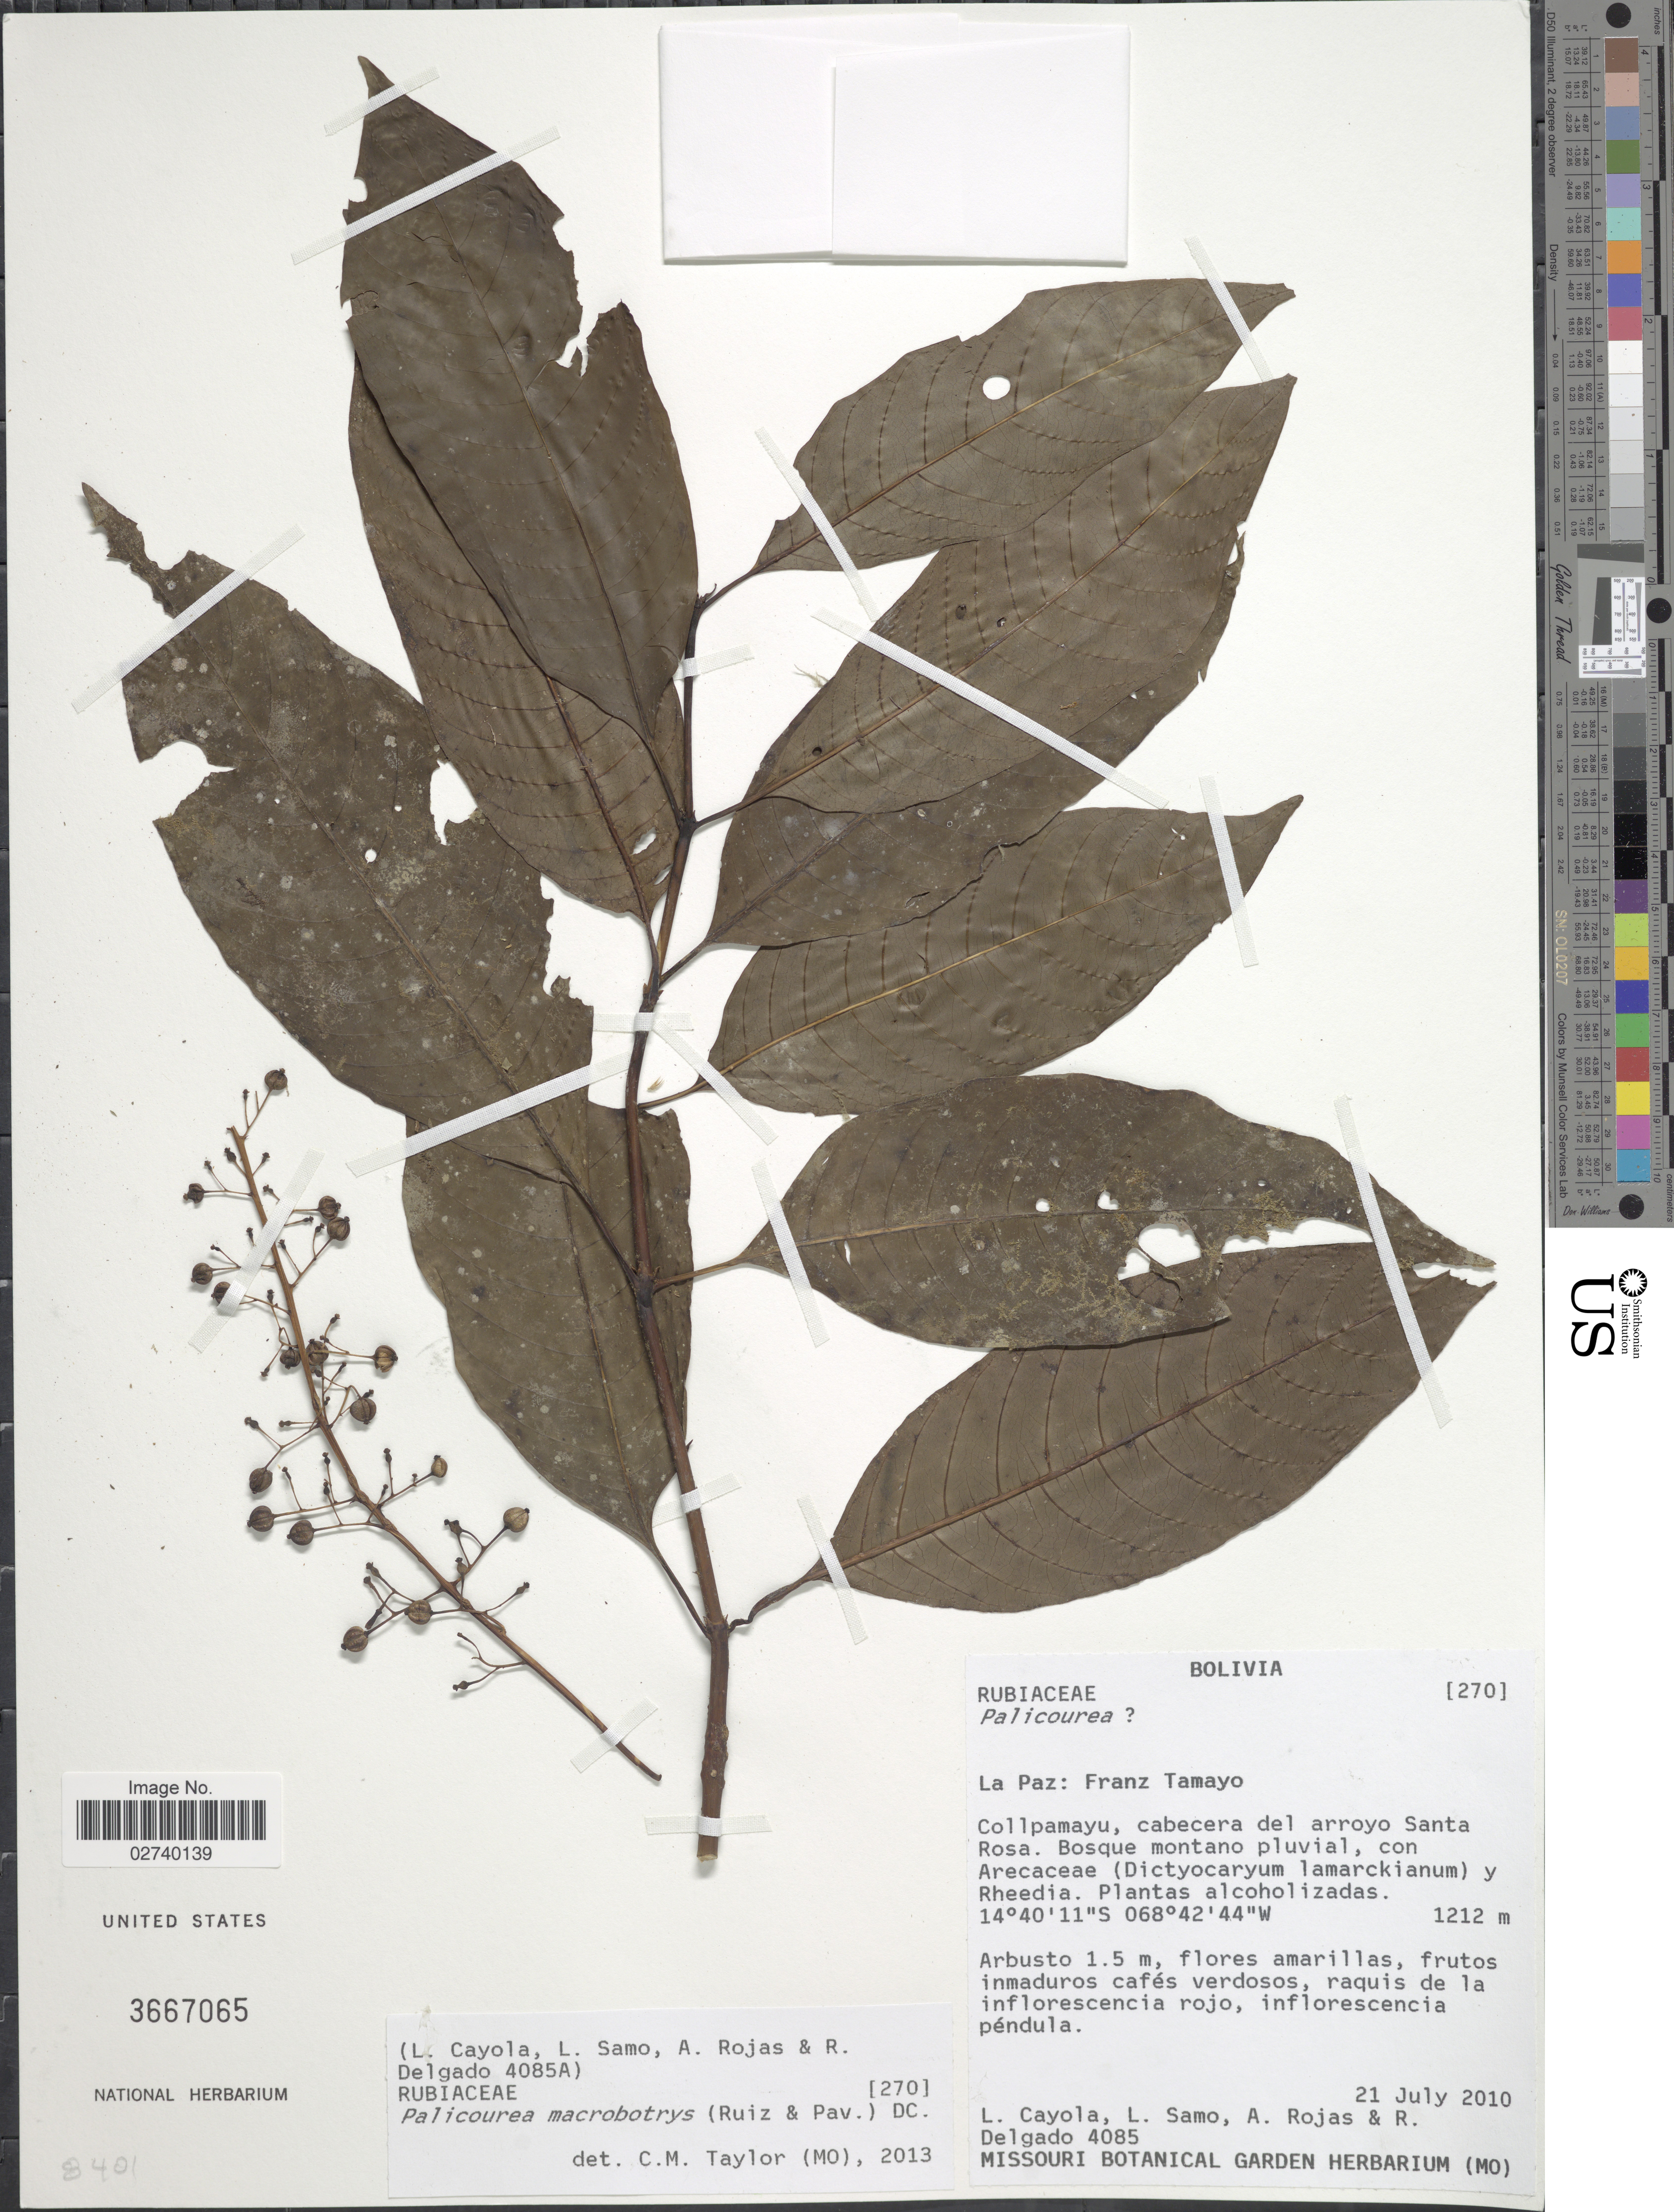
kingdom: Plantae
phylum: Tracheophyta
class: Magnoliopsida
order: Gentianales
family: Rubiaceae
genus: Palicourea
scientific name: Palicourea macrobotrys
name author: (Ruiz & Pav.) Schult.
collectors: L. Cayola, L. Samo, A. Rojas & R. Delgado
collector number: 4085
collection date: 2010-07-21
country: Bolivia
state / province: La Paz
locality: Franz Tamayo, Collpamayu, cabecera del arroyo Santa Rosa, Bosque montano pluvial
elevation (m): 1212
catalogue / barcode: US 3667065